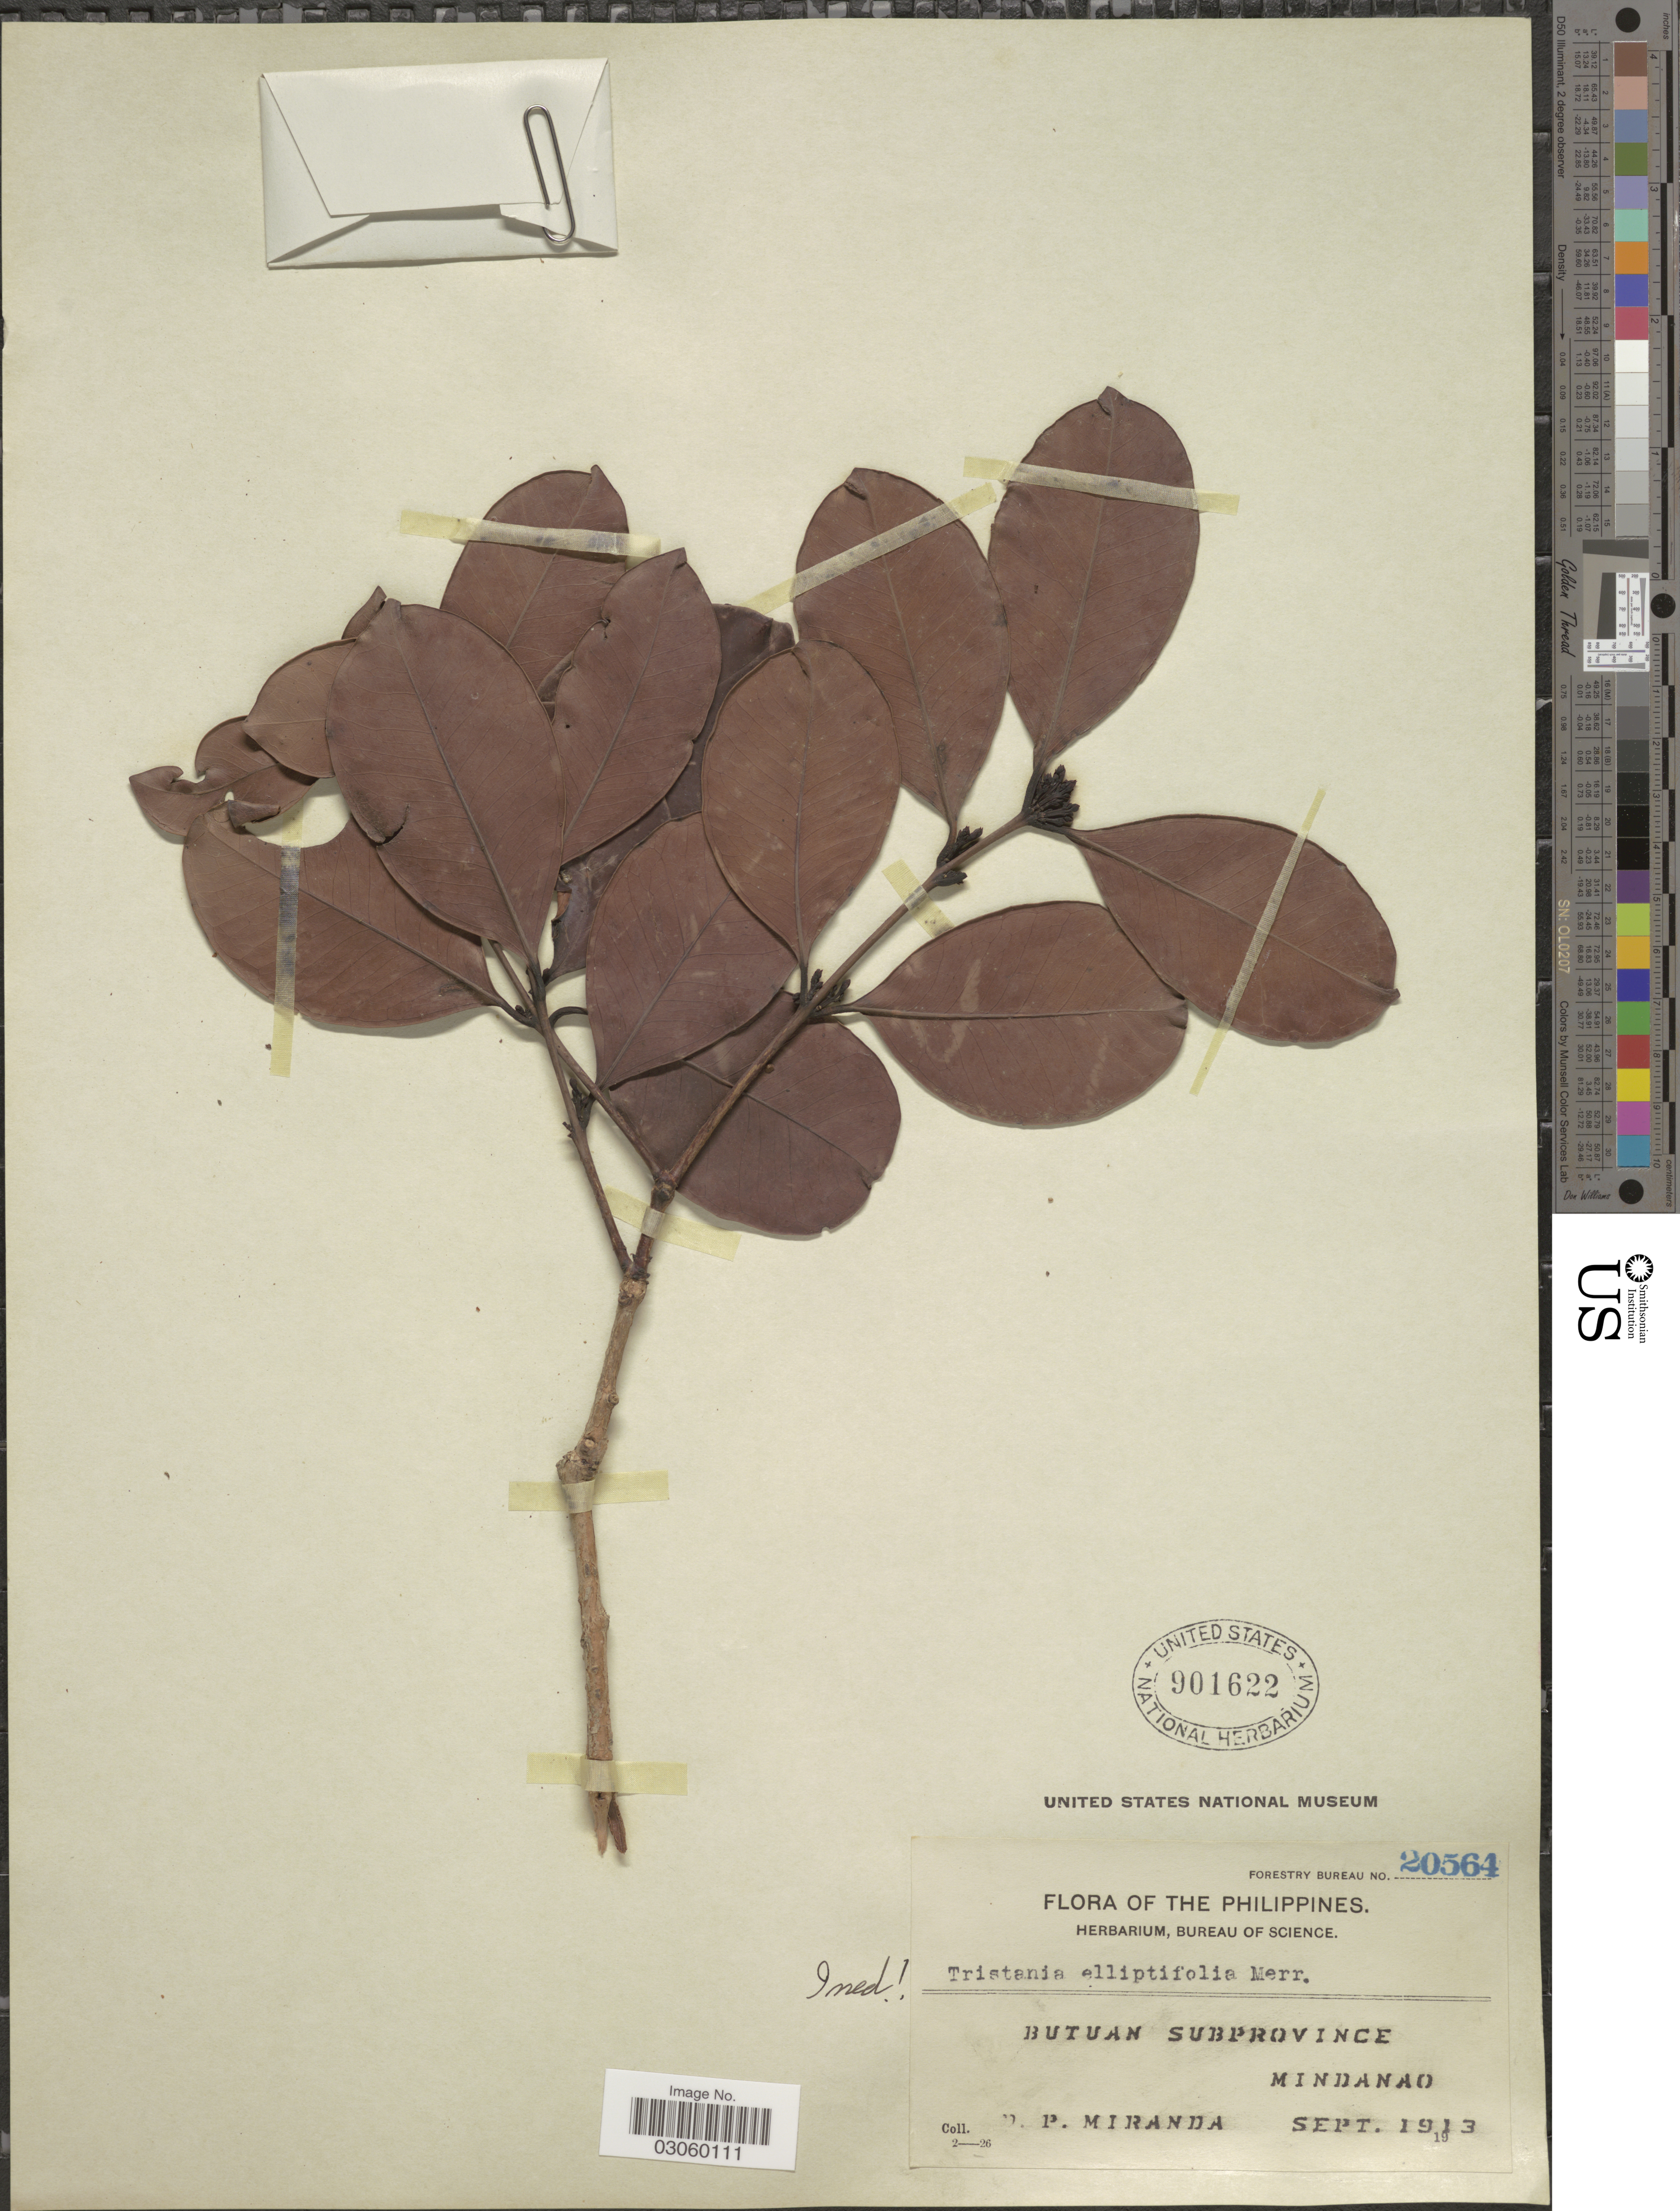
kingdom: Plantae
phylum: Tracheophyta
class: Magnoliopsida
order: Myrtales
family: Myrtaceae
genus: Tristaniopsis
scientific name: Tristaniopsis sp.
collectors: D. P. Miranda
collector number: Forestry Bureau 20564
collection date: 1913-09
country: Philippines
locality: Butuan Subprovince, Mindanao.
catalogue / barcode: US 901622